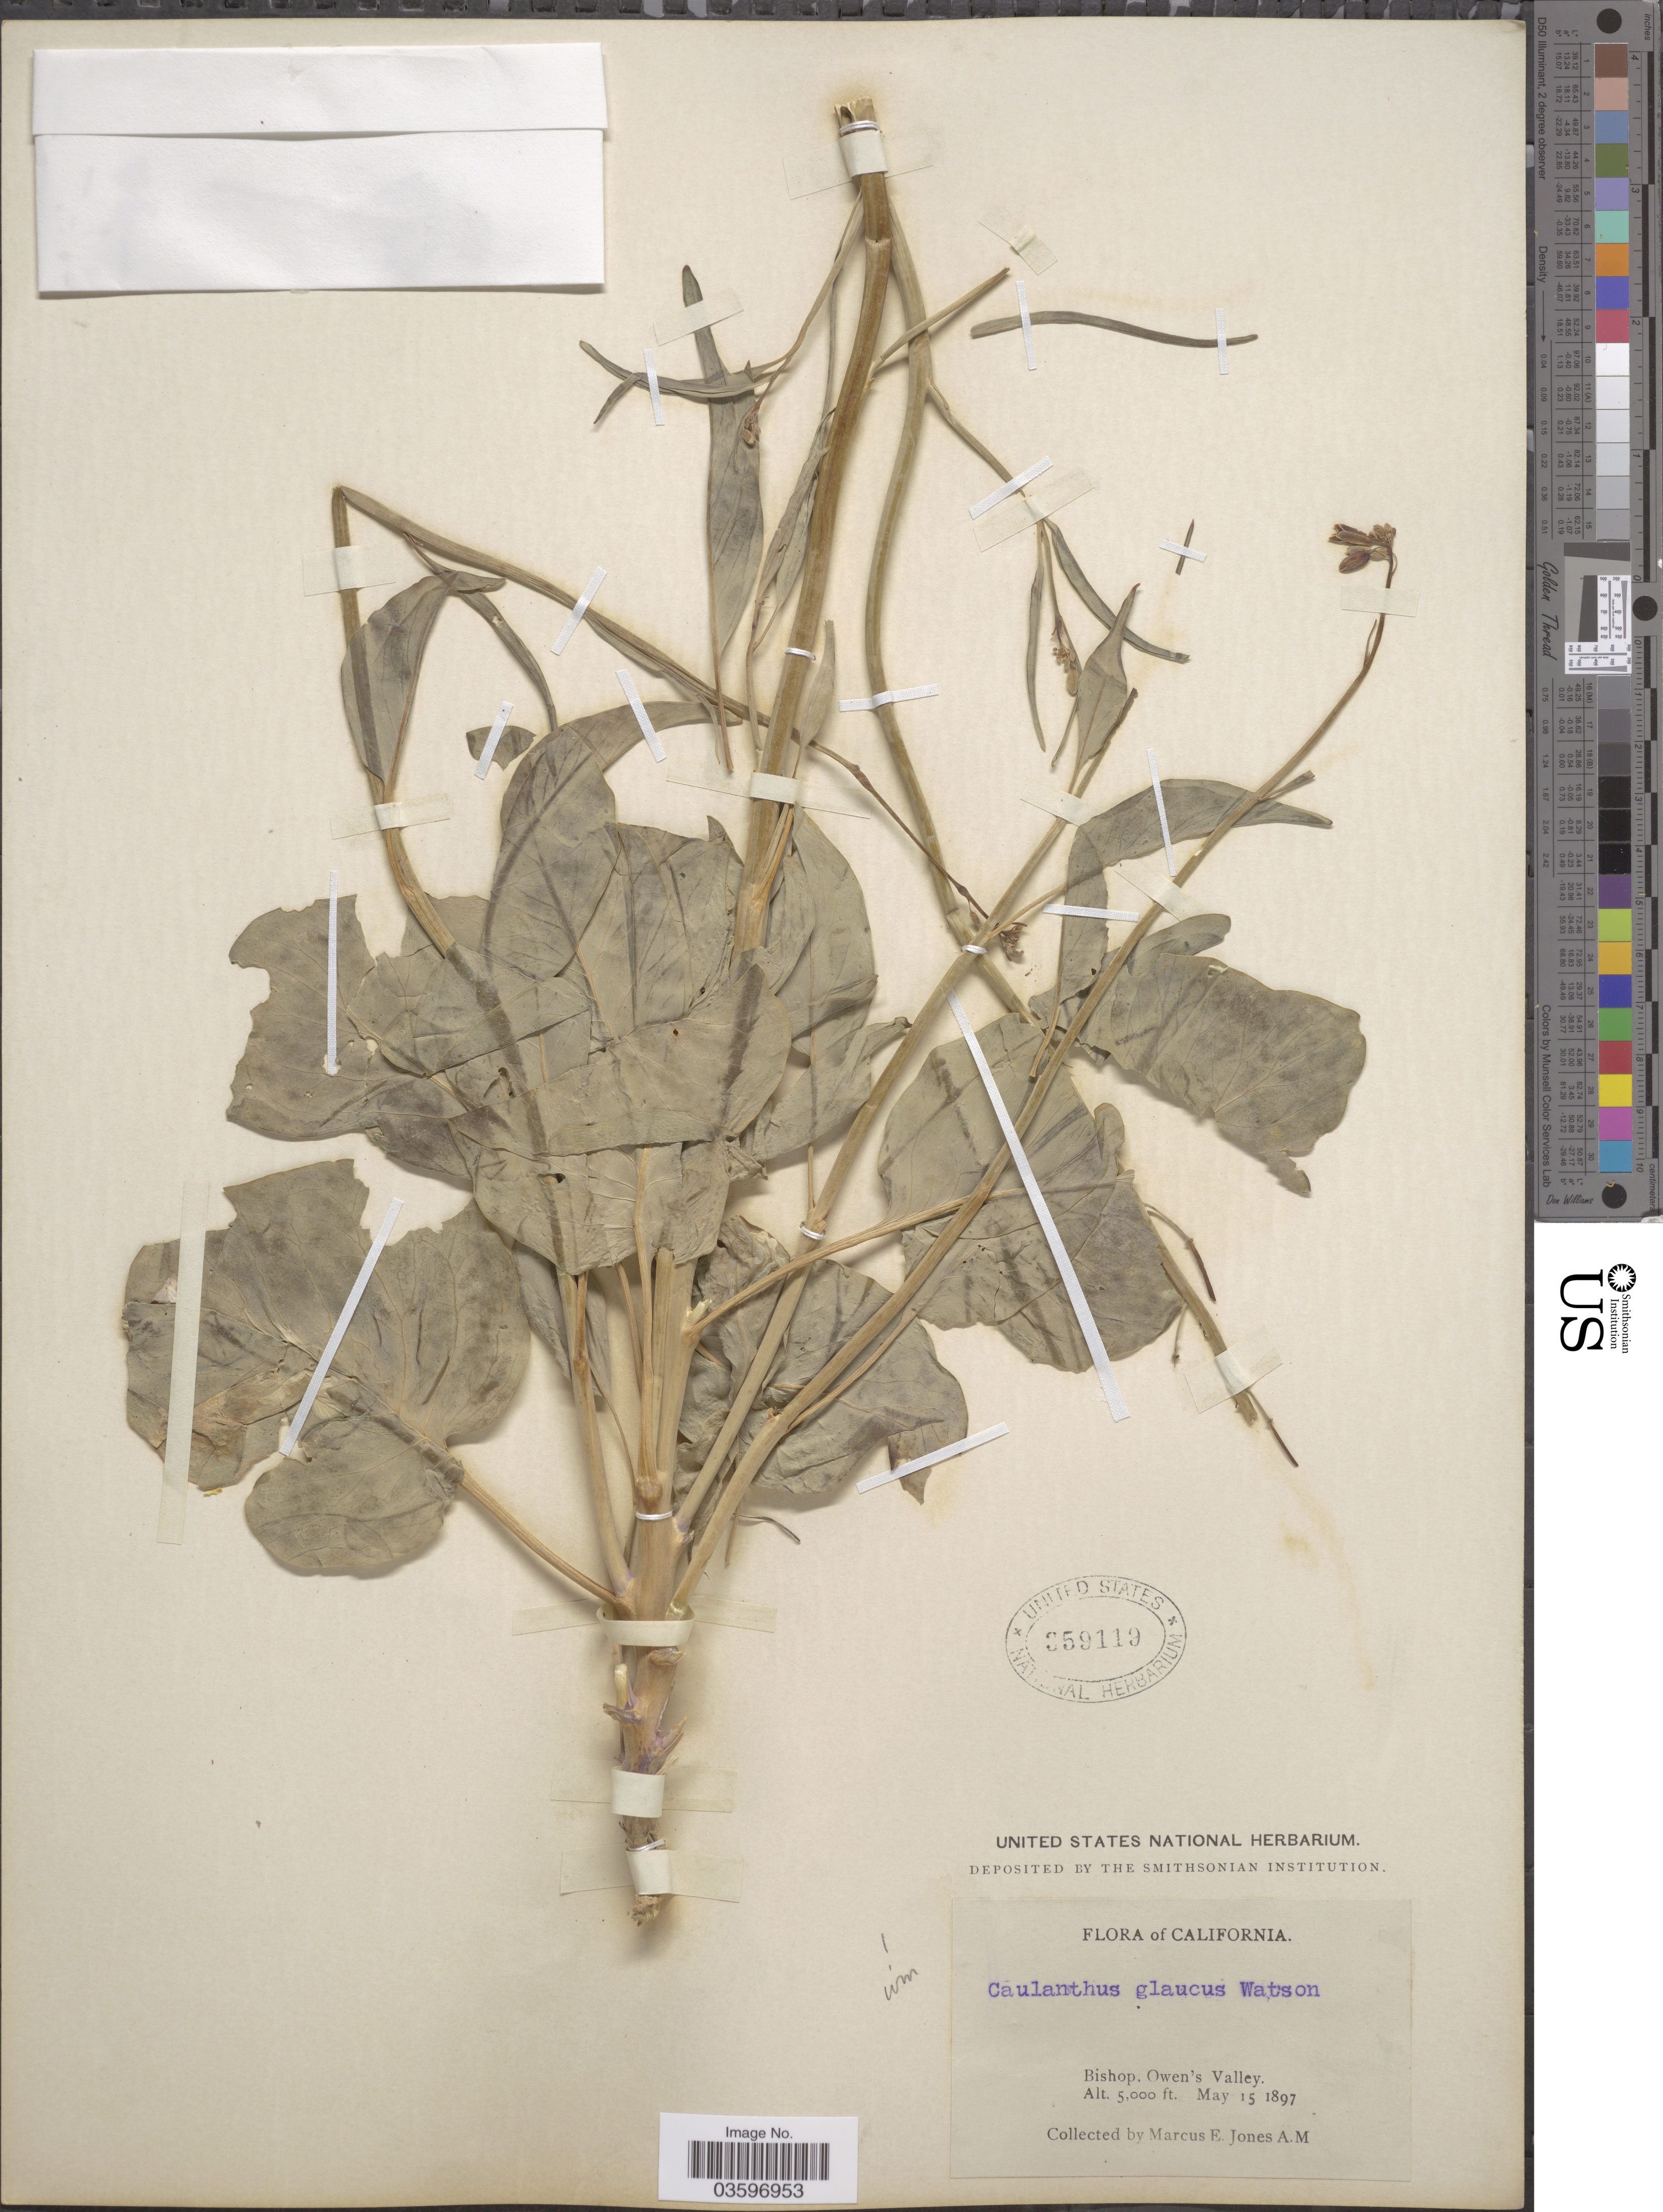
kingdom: Plantae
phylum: Tracheophyta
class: Magnoliopsida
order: Brassicales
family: Brassicaceae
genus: Caulanthus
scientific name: Caulanthus glaucus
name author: S. Watson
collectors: M. E. Jones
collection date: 1897-05-15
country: United States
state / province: California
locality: Bishop, Owen's Valley.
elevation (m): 1524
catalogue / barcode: US 359119